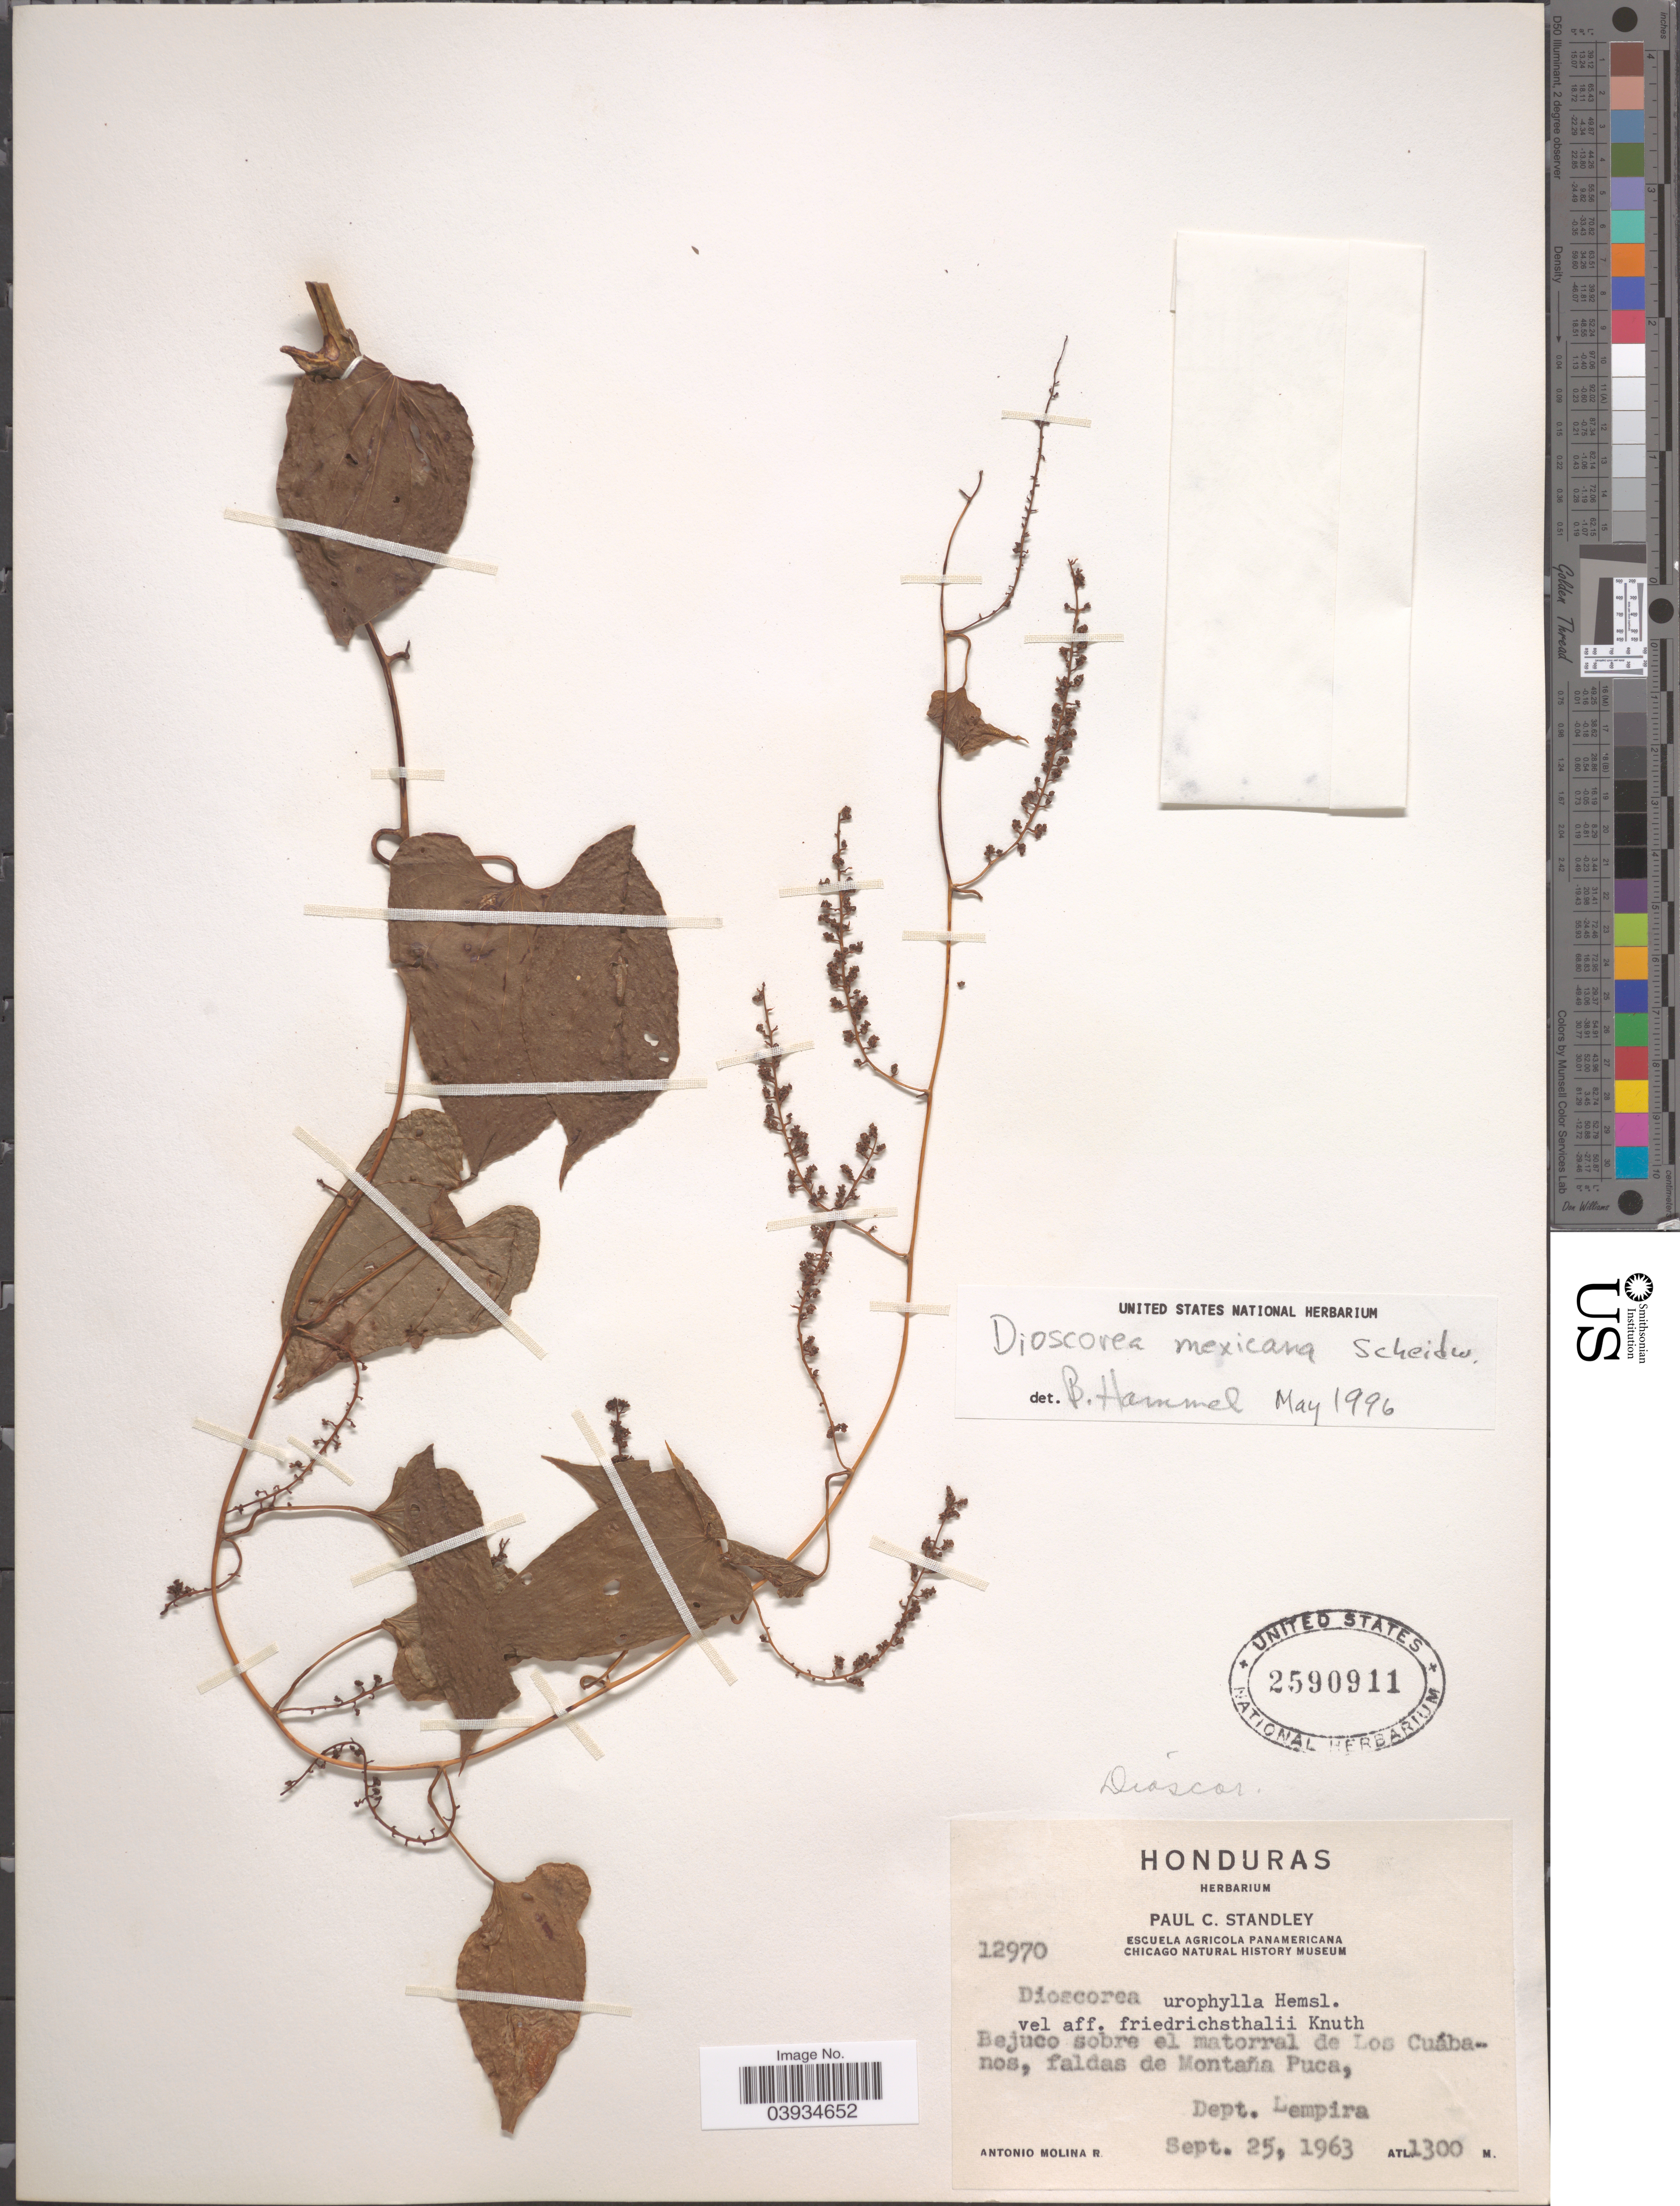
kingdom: Plantae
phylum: Tracheophyta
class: Liliopsida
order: Dioscoreales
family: Dioscoreaceae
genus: Dioscorea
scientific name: Dioscorea mexicana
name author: Scheidw.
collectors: A. Molina R.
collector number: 12970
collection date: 1963-09-25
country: Honduras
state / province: Lempira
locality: Bejuca sobre el matorral de Los Cuábanos, faldas de Montaña Puca, Dept. Lempira.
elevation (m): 1300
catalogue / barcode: US 2590911